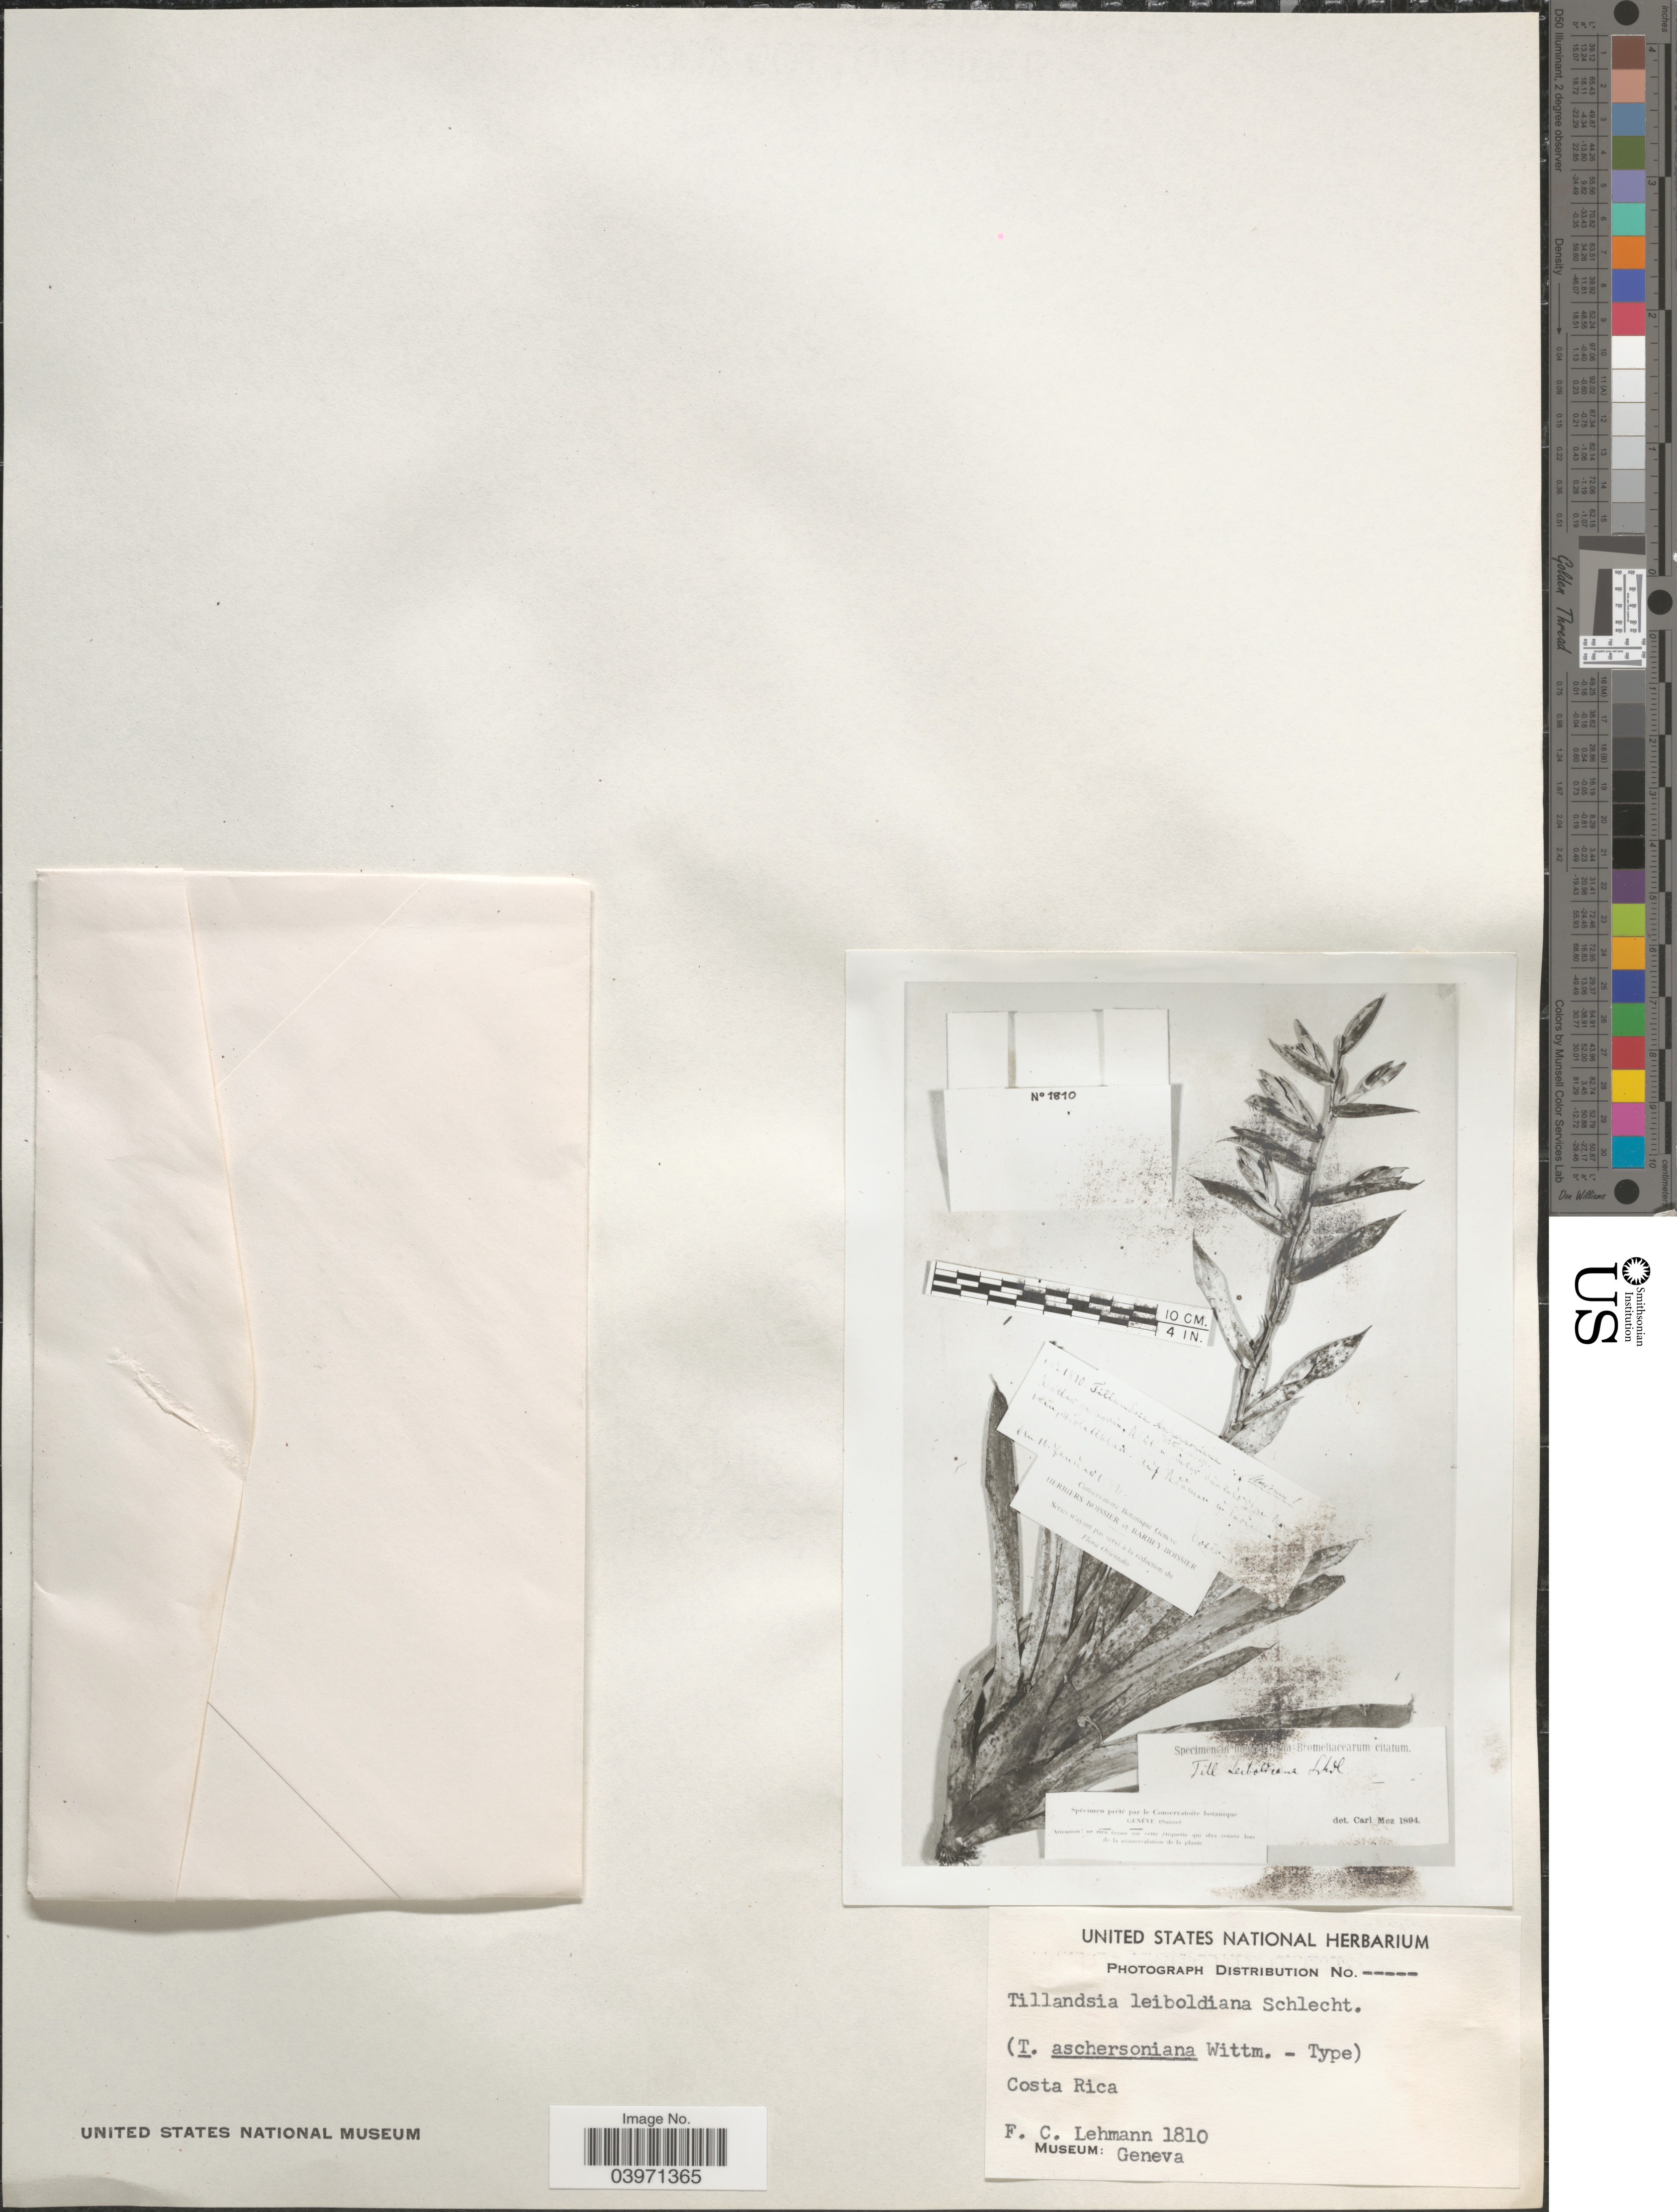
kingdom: Plantae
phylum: Tracheophyta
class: Liliopsida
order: Poales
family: Bromeliaceae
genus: Tillandsia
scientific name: Tillandsia leiboldiana var. guttata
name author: Hobbs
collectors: F. C. Lehmann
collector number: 1810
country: Costa Rica